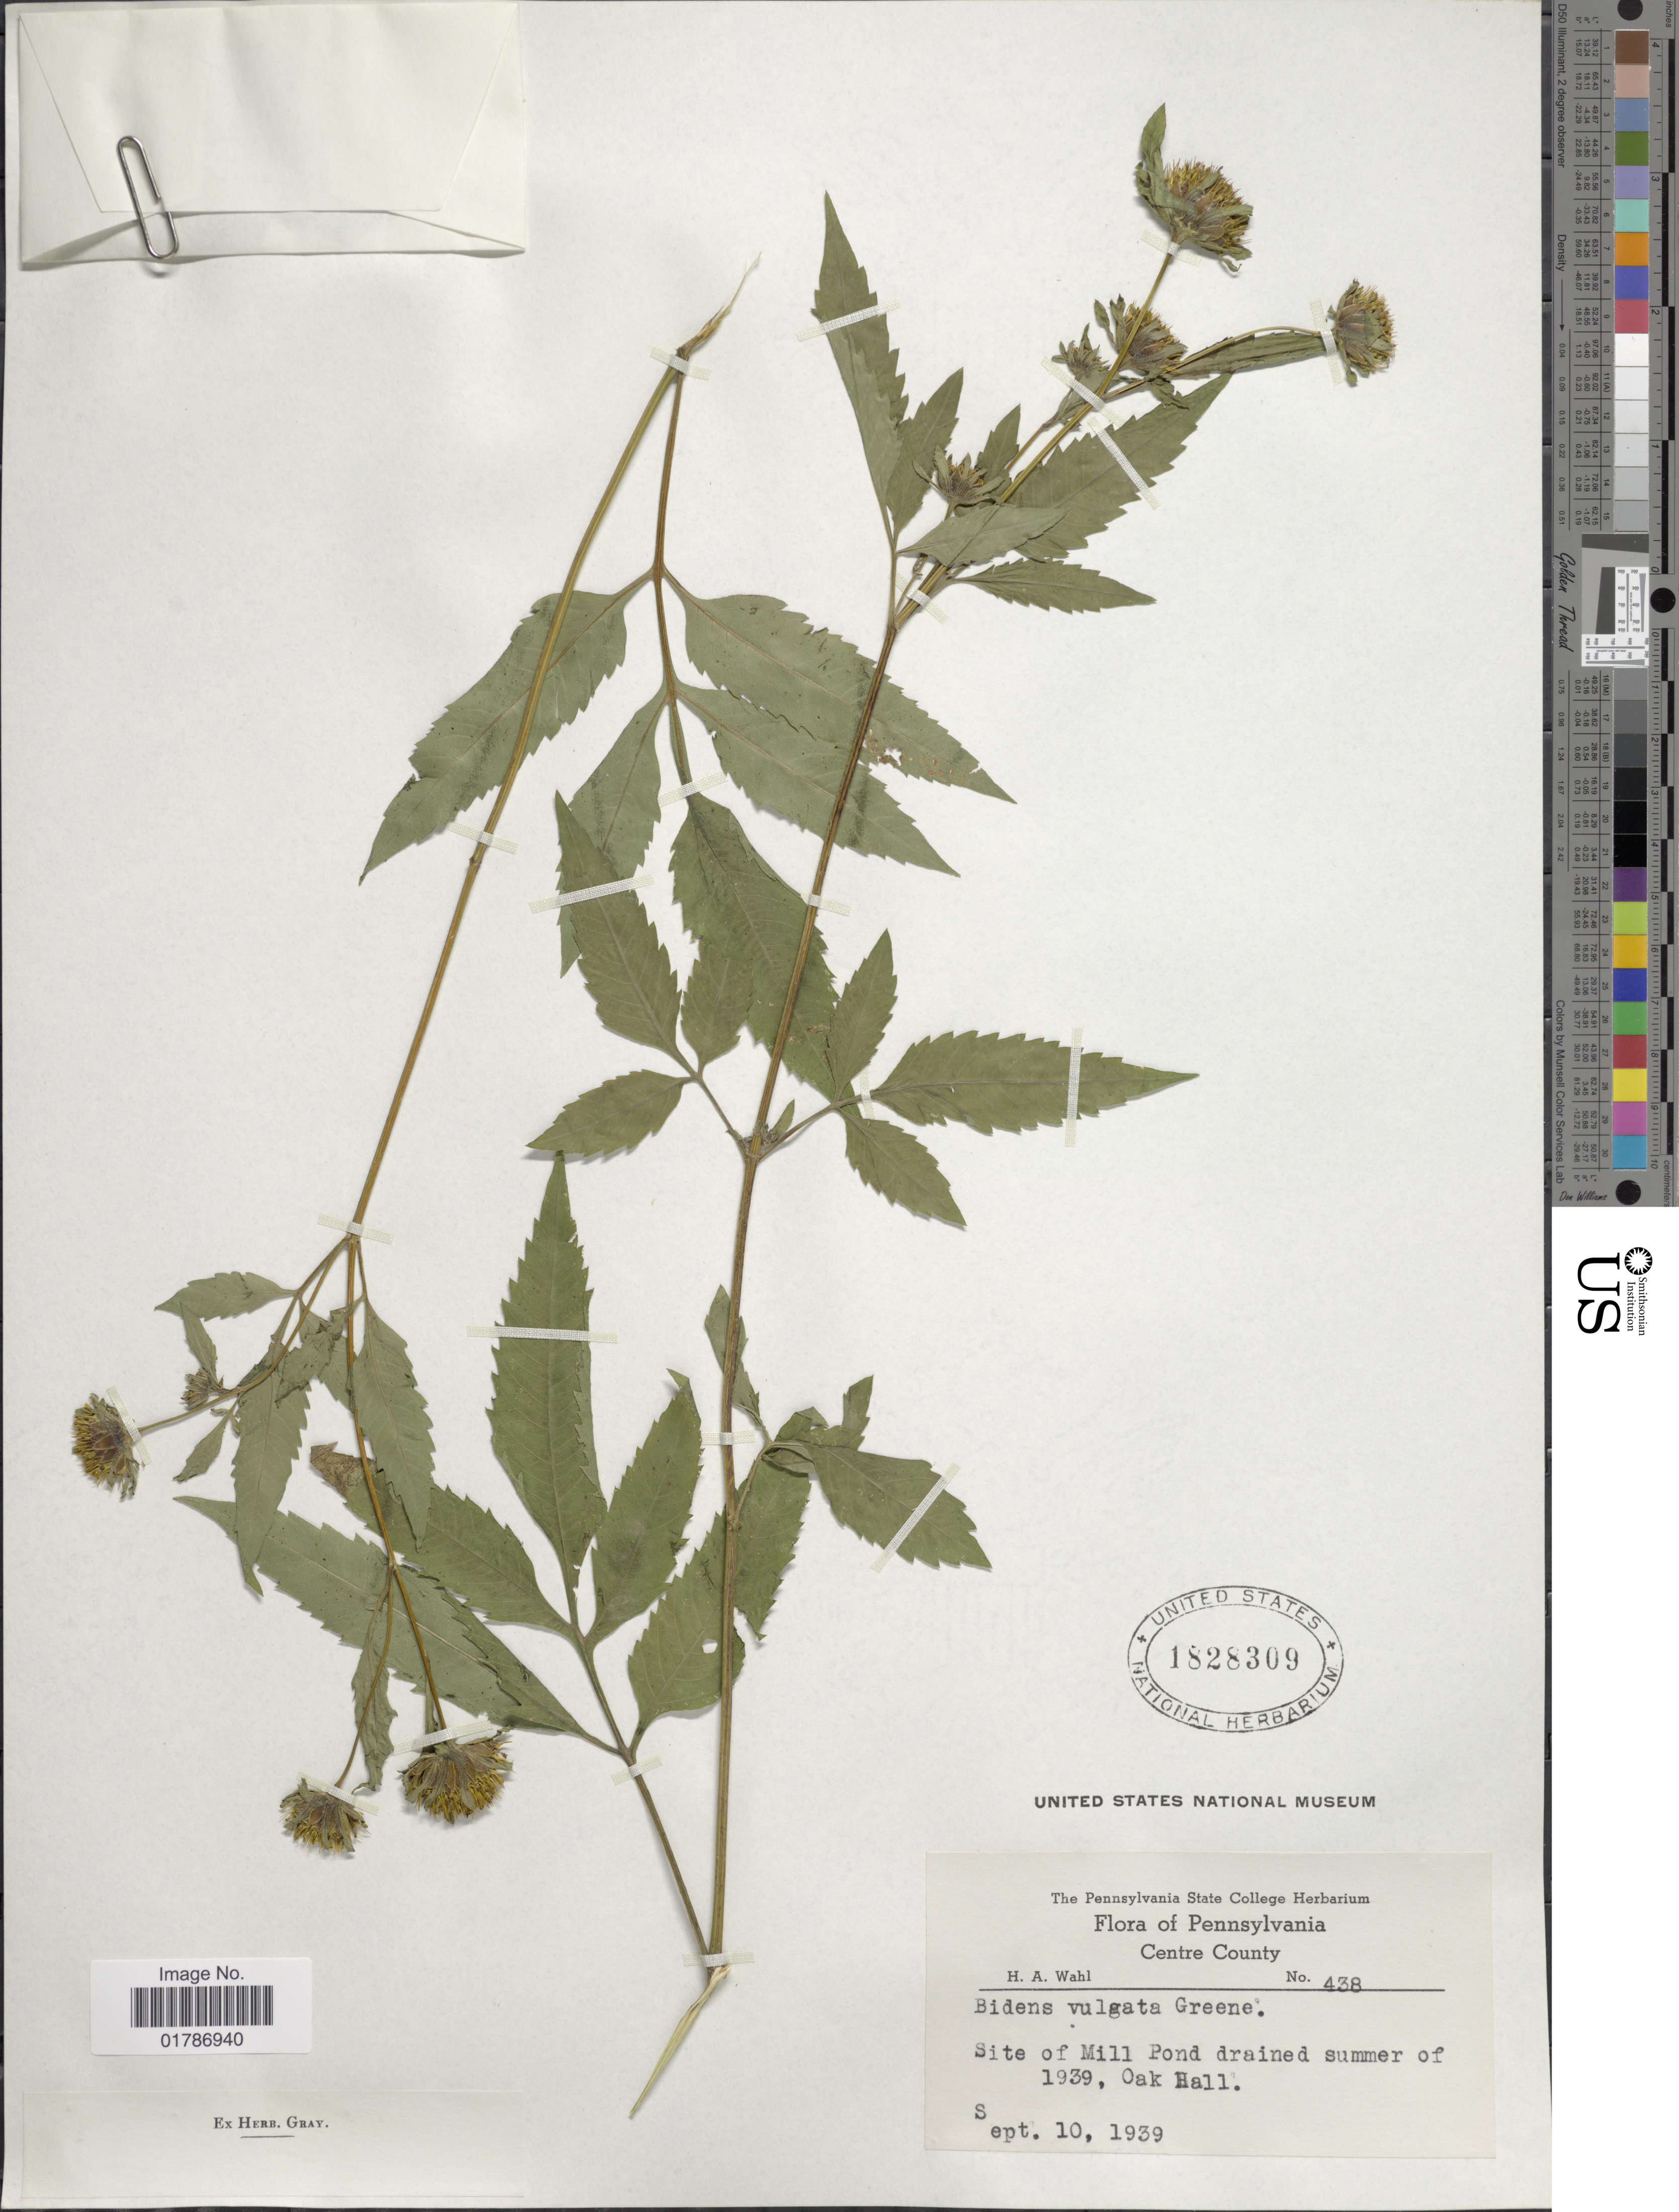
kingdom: Plantae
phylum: Tracheophyta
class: Magnoliopsida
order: Asterales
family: Asteraceae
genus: Bidens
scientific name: Bidens vulgata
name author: Greene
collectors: H. A. Wahl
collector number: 438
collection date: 1939-09-10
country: United States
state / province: Pennsylvania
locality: Centre County, Site of Mill Pond drained summer of 1939, Oak Hall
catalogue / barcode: US 1828309